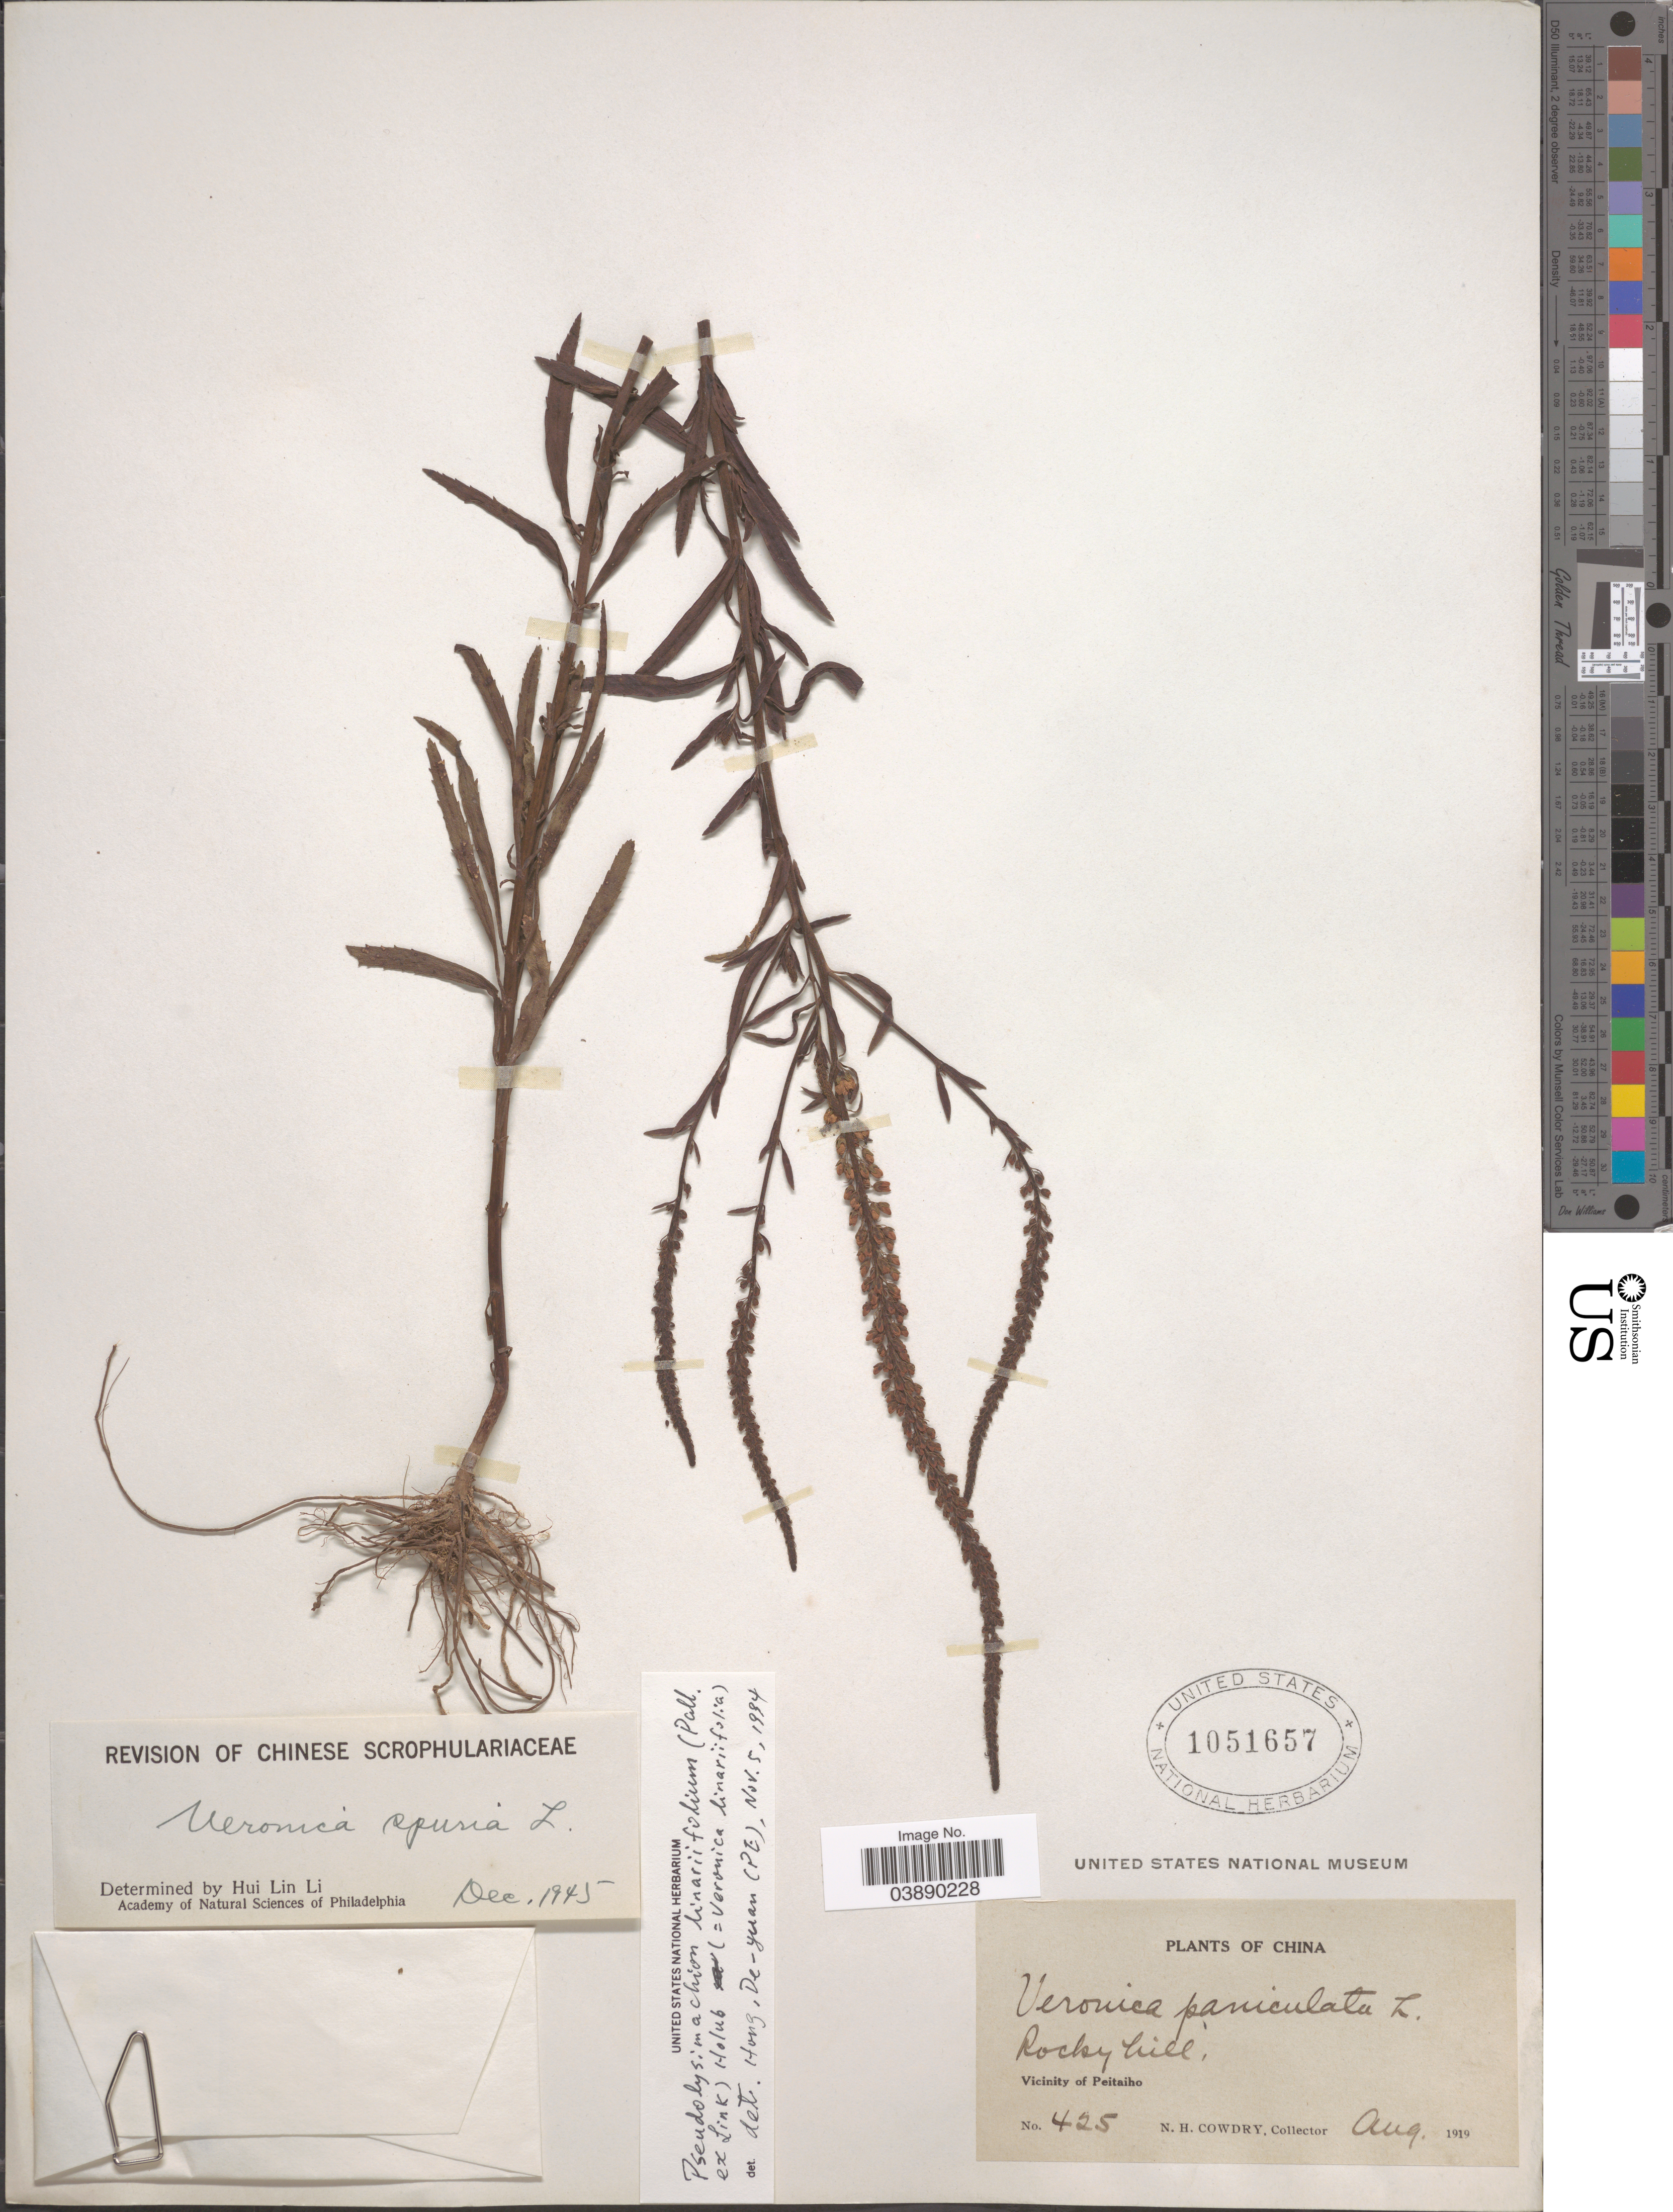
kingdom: Plantae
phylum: Tracheophyta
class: Magnoliopsida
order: Lamiales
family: Plantaginaceae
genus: Veronica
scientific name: Veronica linariifolia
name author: Pall. ex Link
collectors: N. H. Cowdry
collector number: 425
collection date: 1919-08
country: China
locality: Vicinity of Peitaiho.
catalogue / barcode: US 1051657